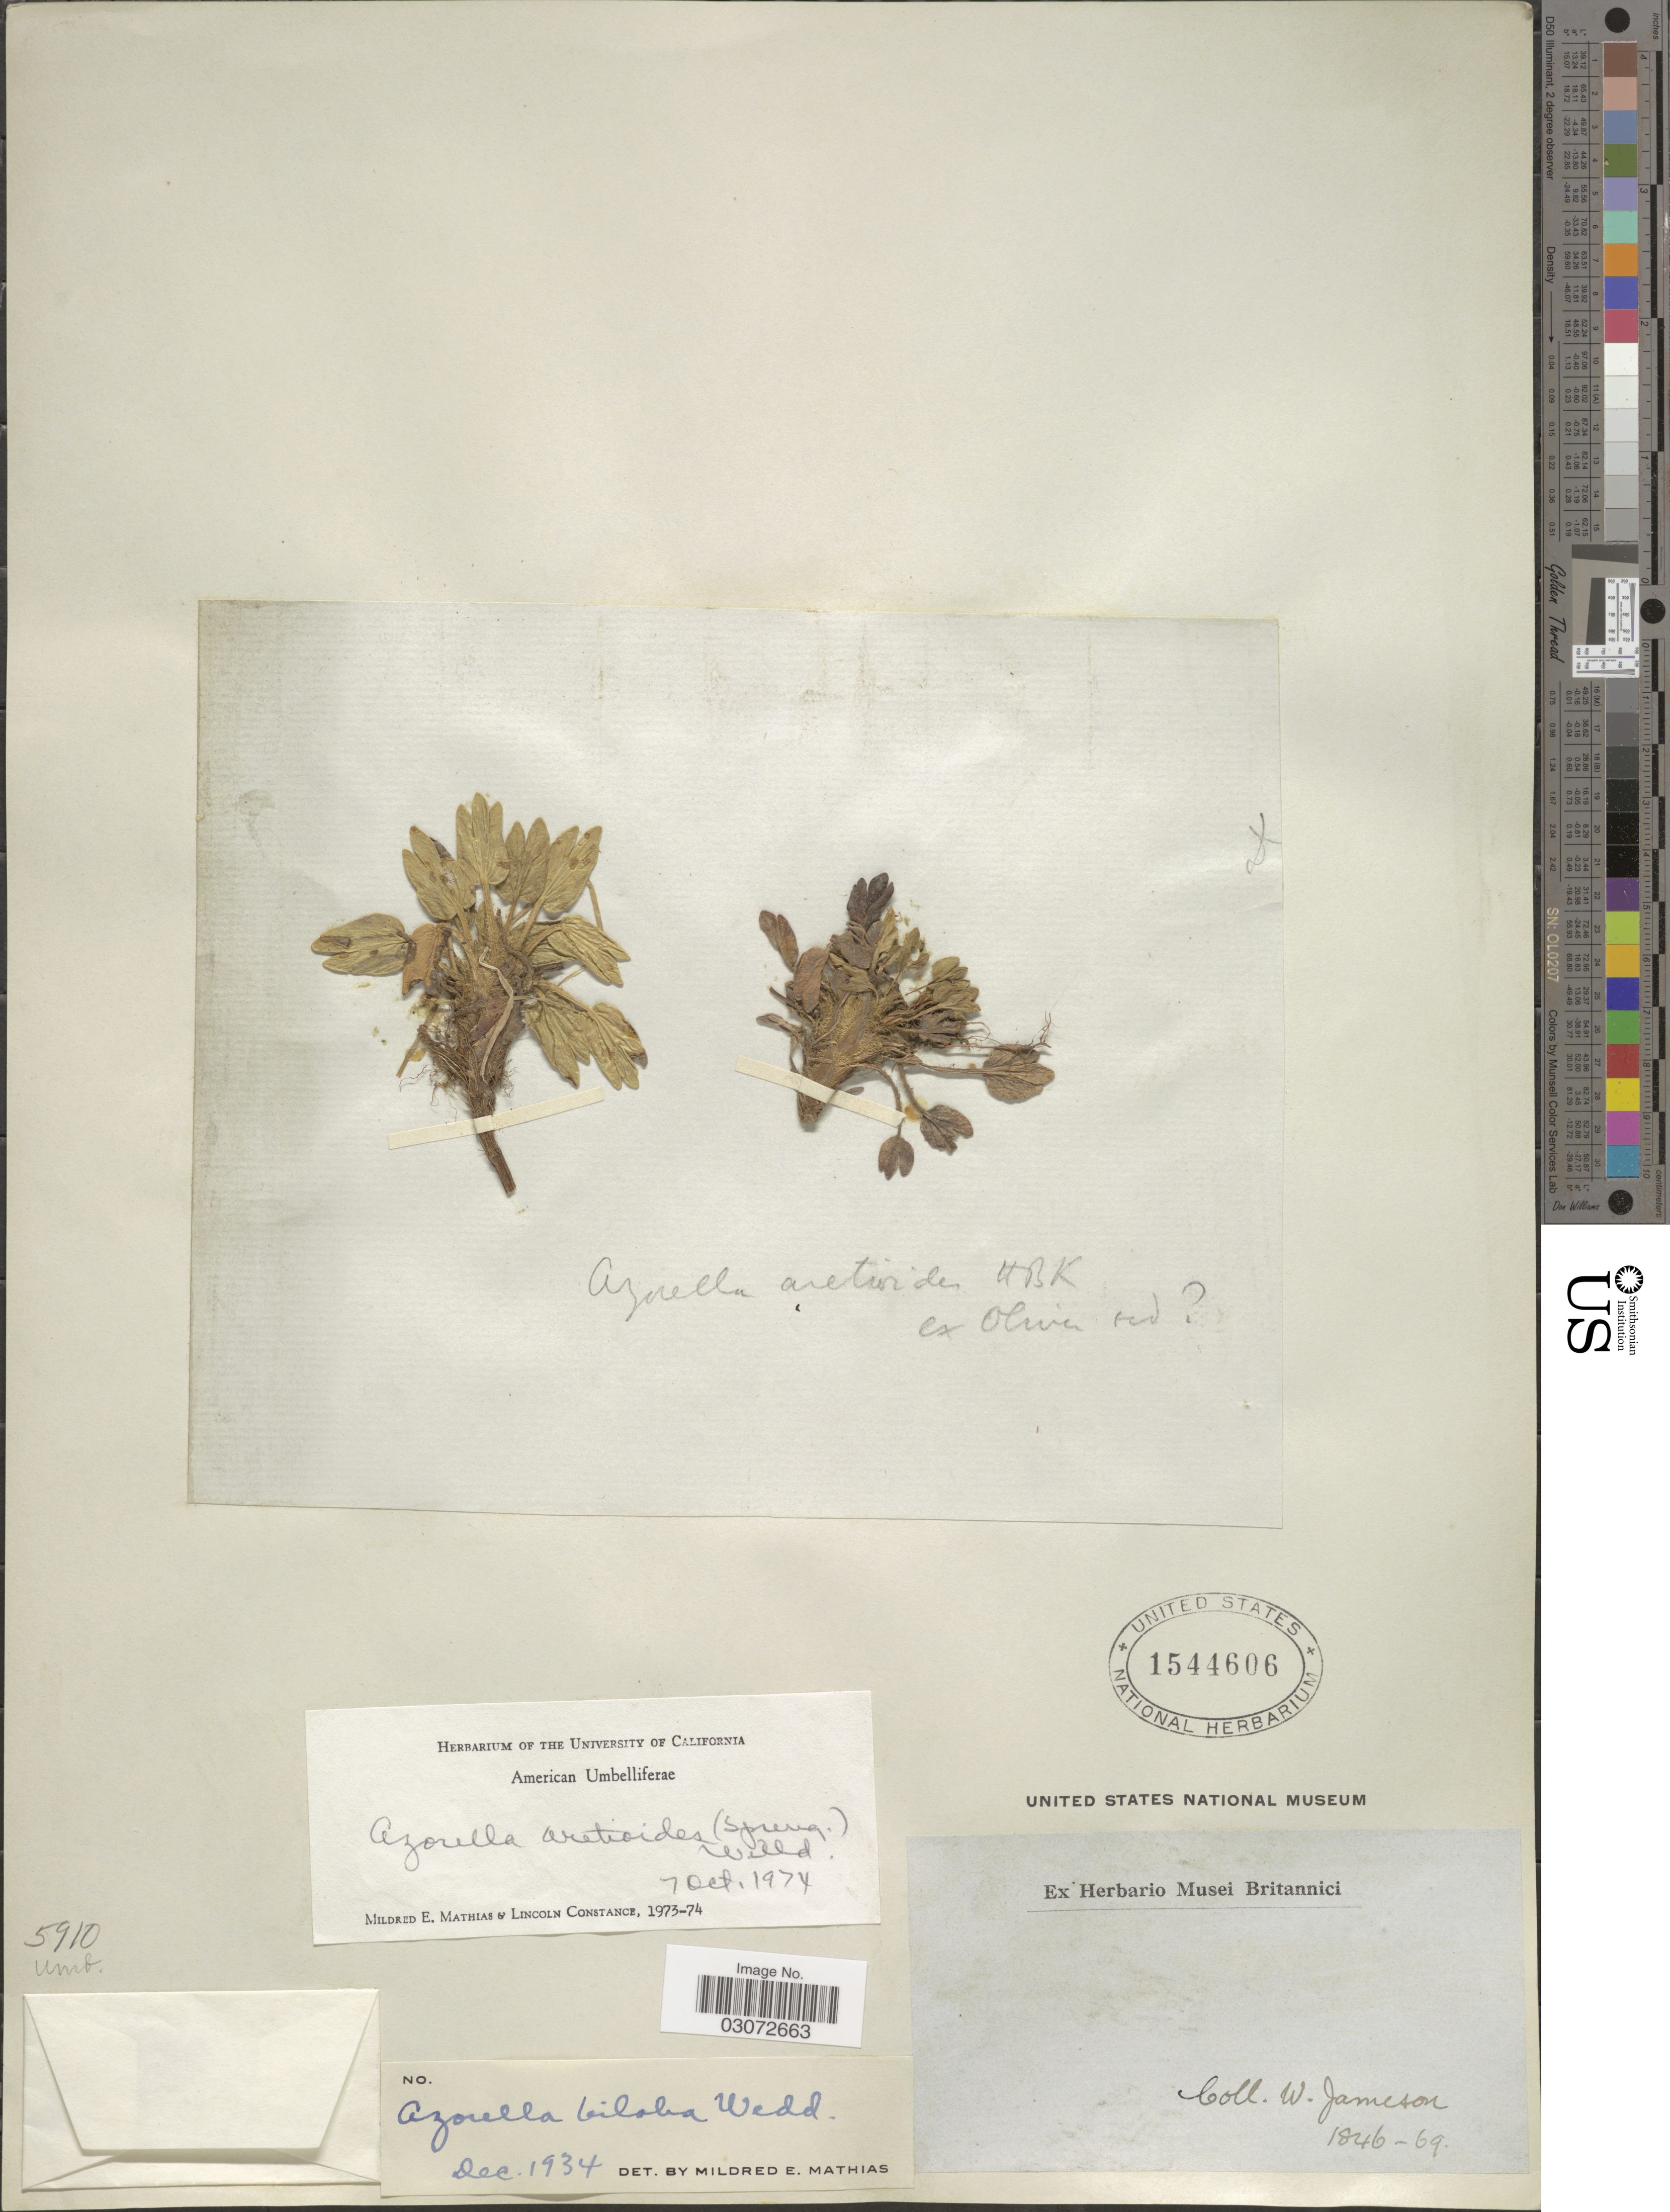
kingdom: Plantae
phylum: Tracheophyta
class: Magnoliopsida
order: Apiales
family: Apiaceae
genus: Azorella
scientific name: Azorella aretioides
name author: (Kunth) Willd. ex DC.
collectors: W. Jameson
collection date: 1846/1869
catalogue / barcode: US 1544606